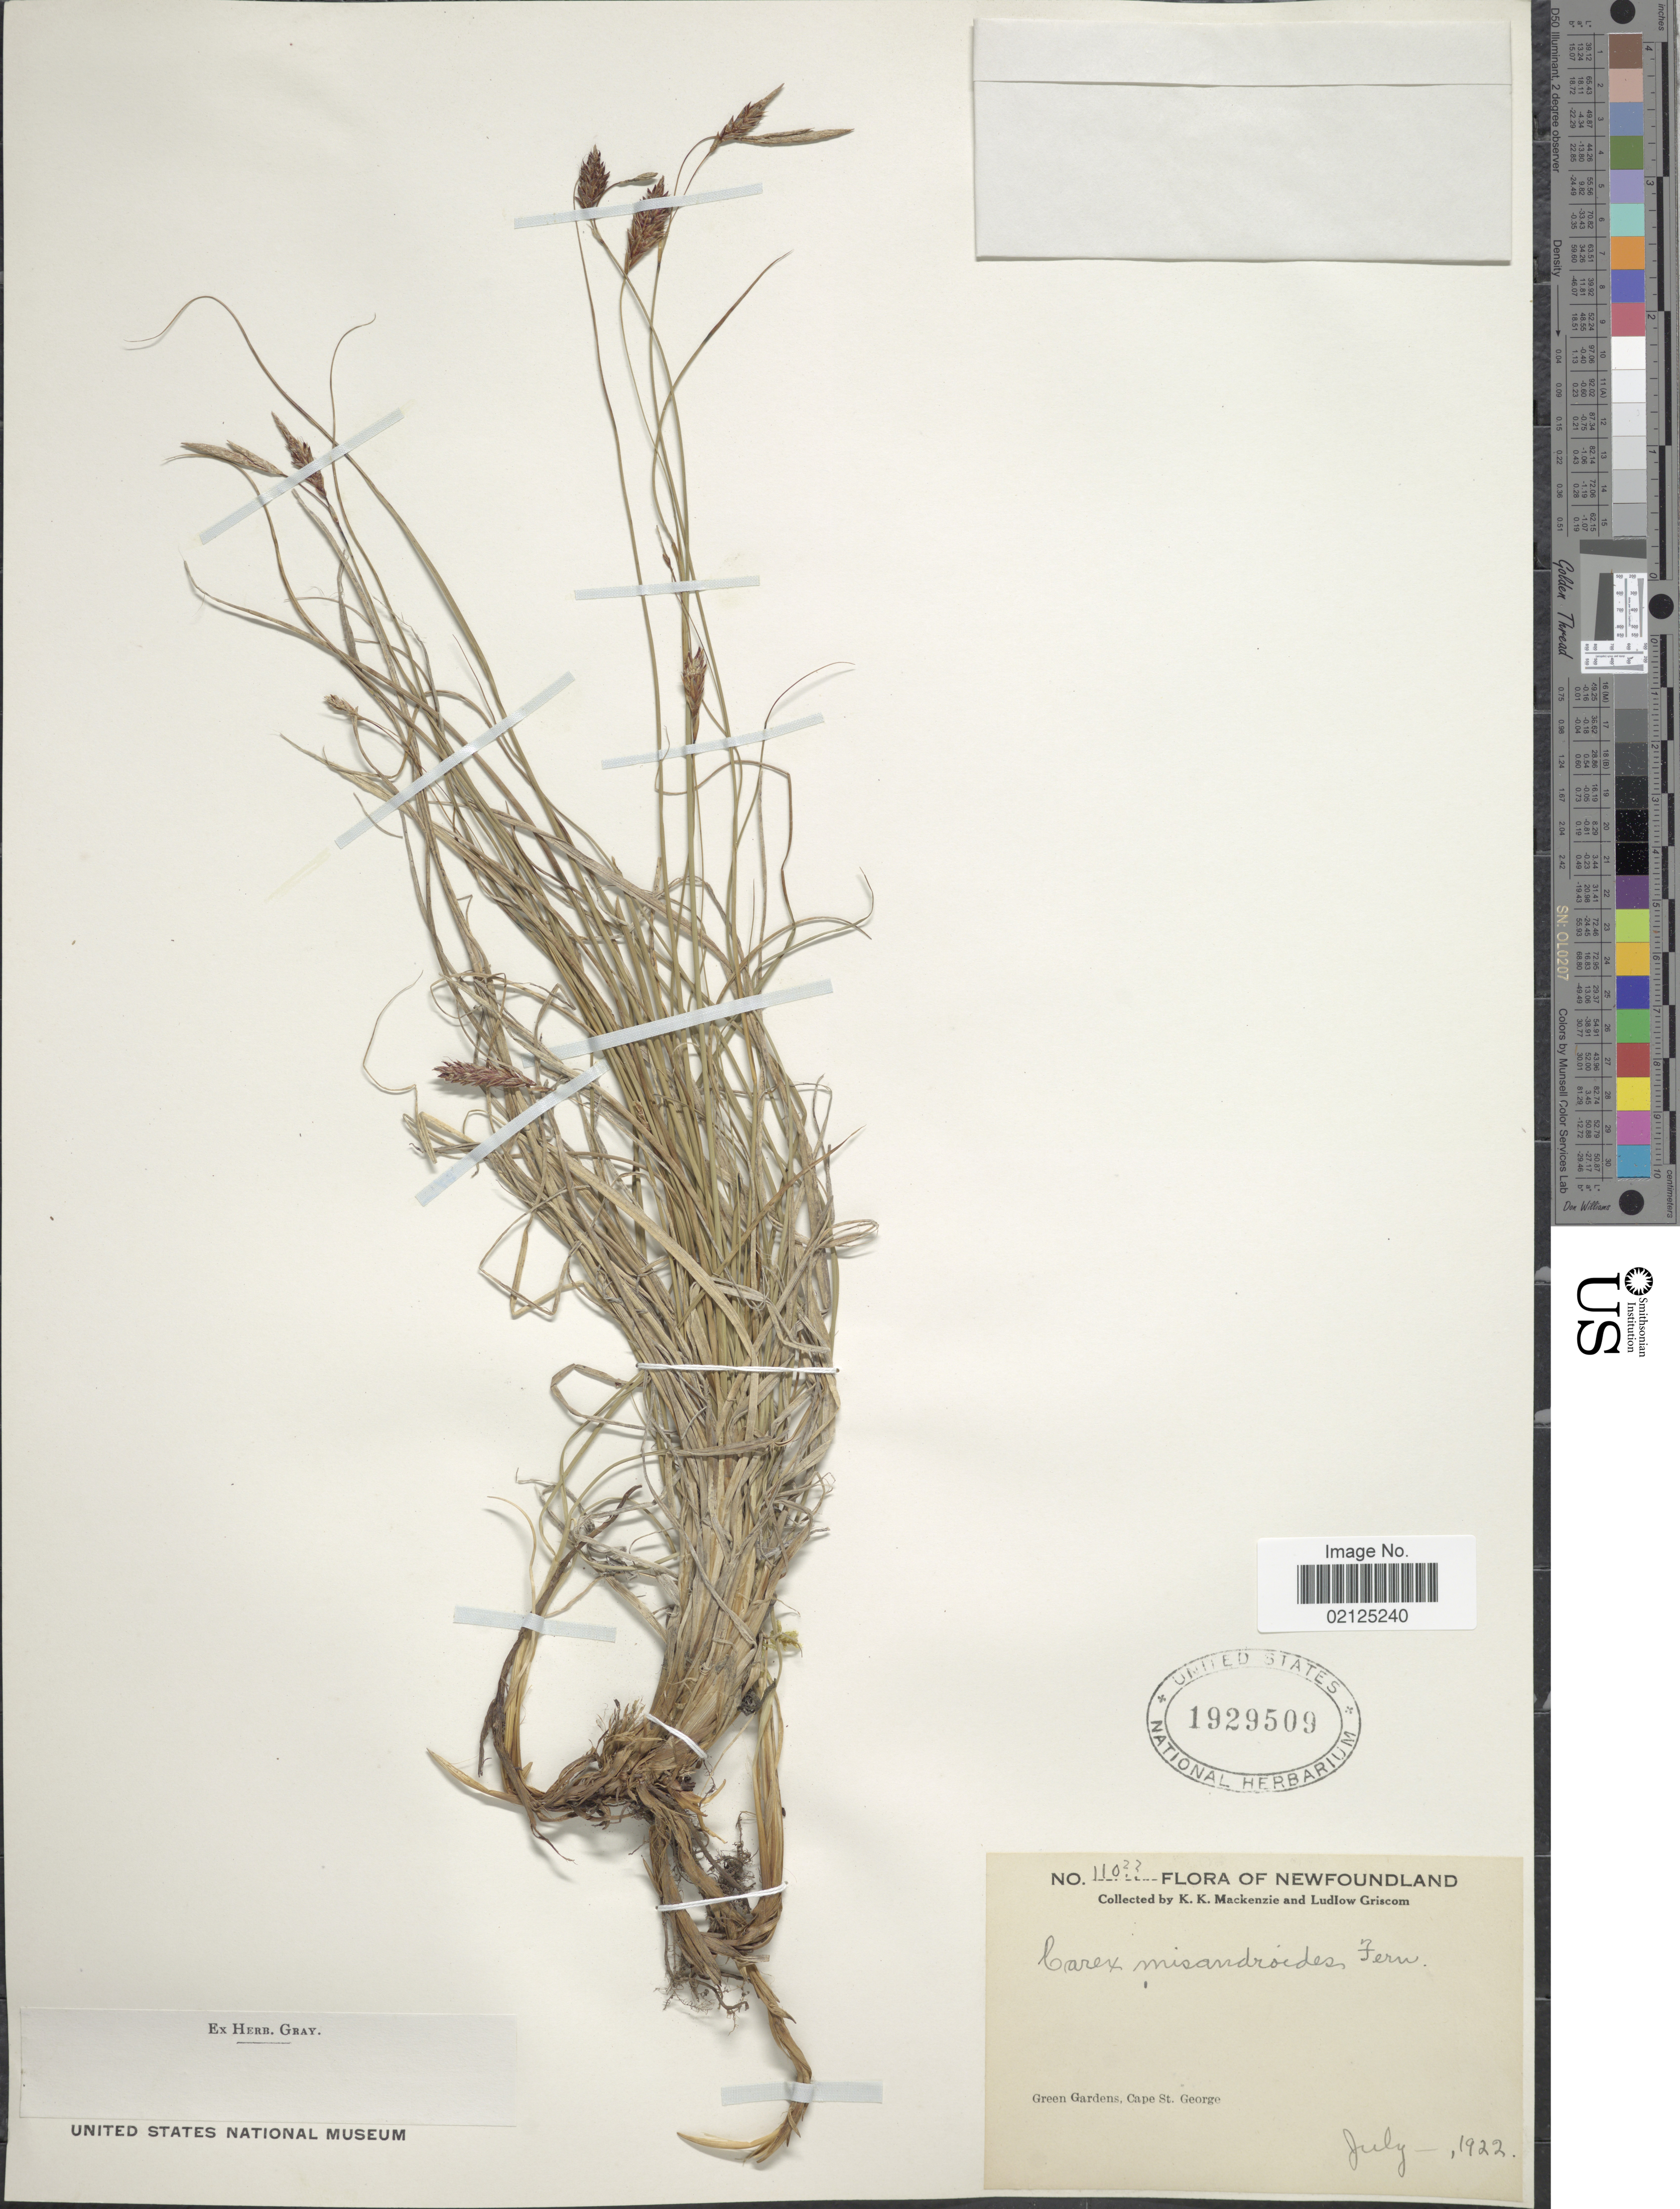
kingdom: Plantae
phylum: Tracheophyta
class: Liliopsida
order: Poales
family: Cyperaceae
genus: Carex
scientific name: Carex misandroides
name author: Fernald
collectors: K. K. Mackenzie & L. Griscom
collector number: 11022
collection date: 1922-07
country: Canada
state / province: Newfoundland and Labrador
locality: Green Gardens, Cape St. George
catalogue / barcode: US 1929509